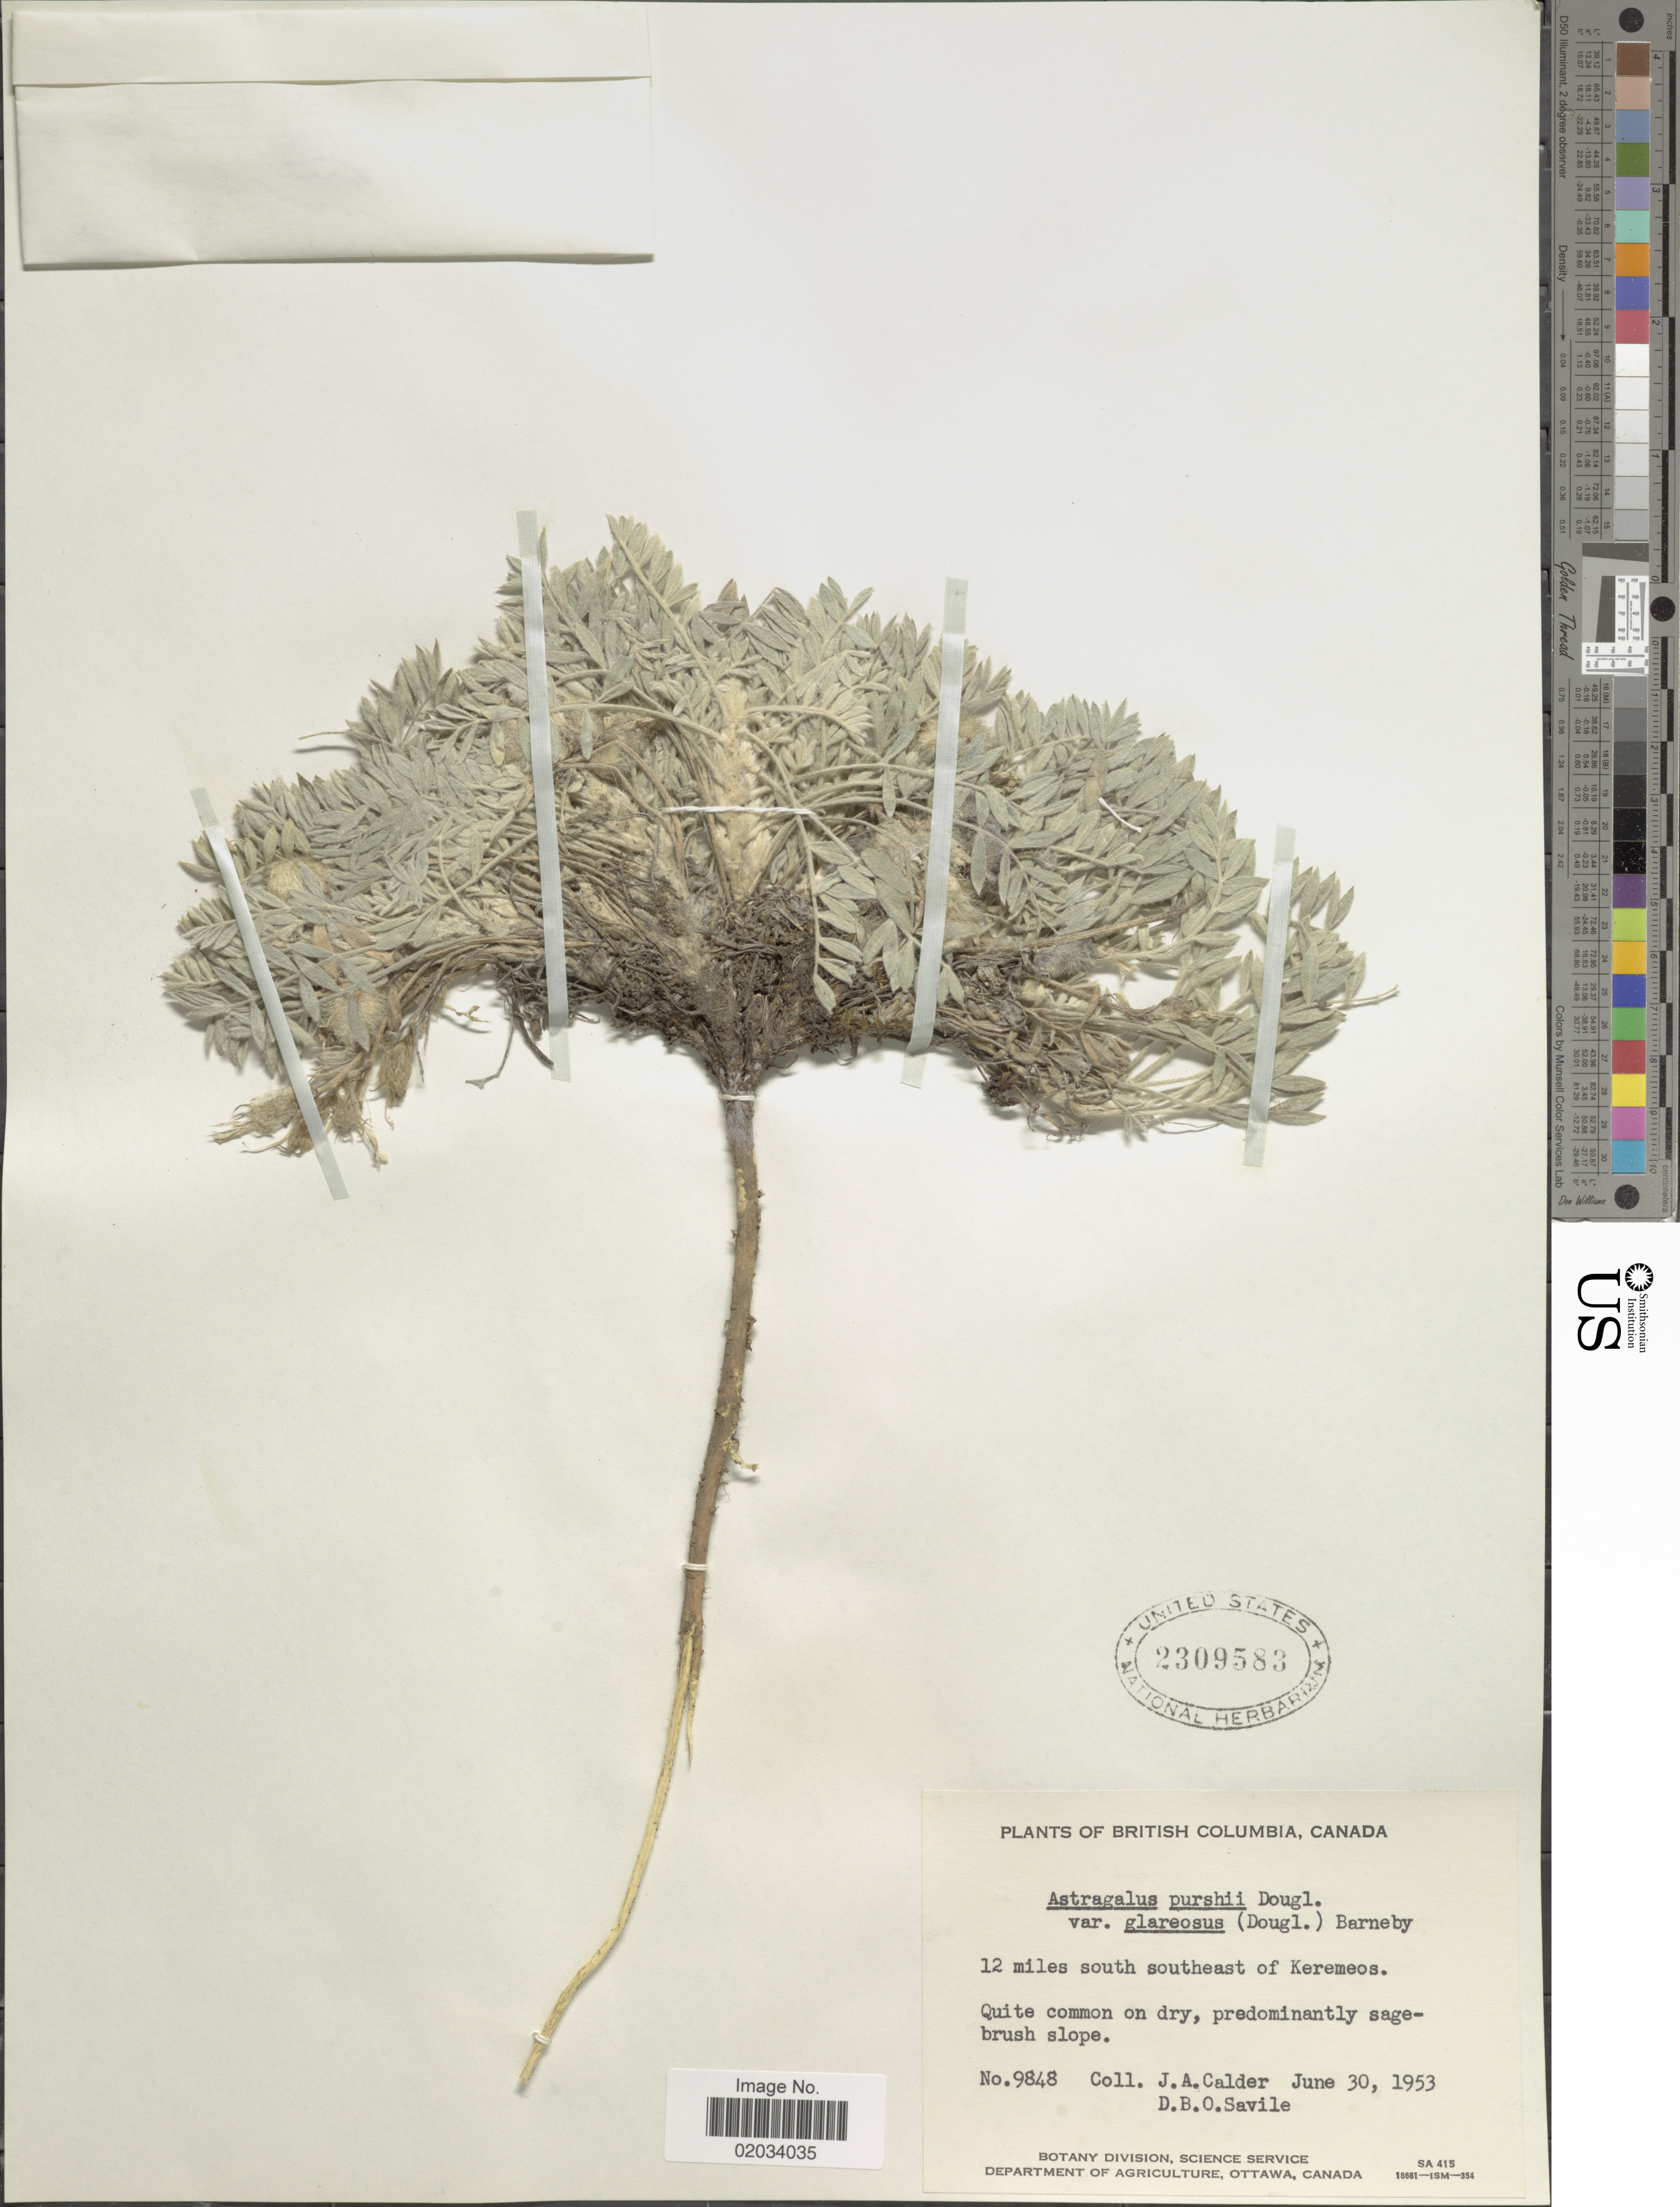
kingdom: Plantae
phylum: Tracheophyta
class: Magnoliopsida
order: Fabales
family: Fabaceae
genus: Astragalus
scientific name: Astragalus purshii var. glareosus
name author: (Douglas ex Hook.) Barneby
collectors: J. A. Calder & D. Savile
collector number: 9848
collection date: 1953-06-30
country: Canada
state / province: British Columbia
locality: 12 miles south southeast of Keremeos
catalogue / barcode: US 2309583